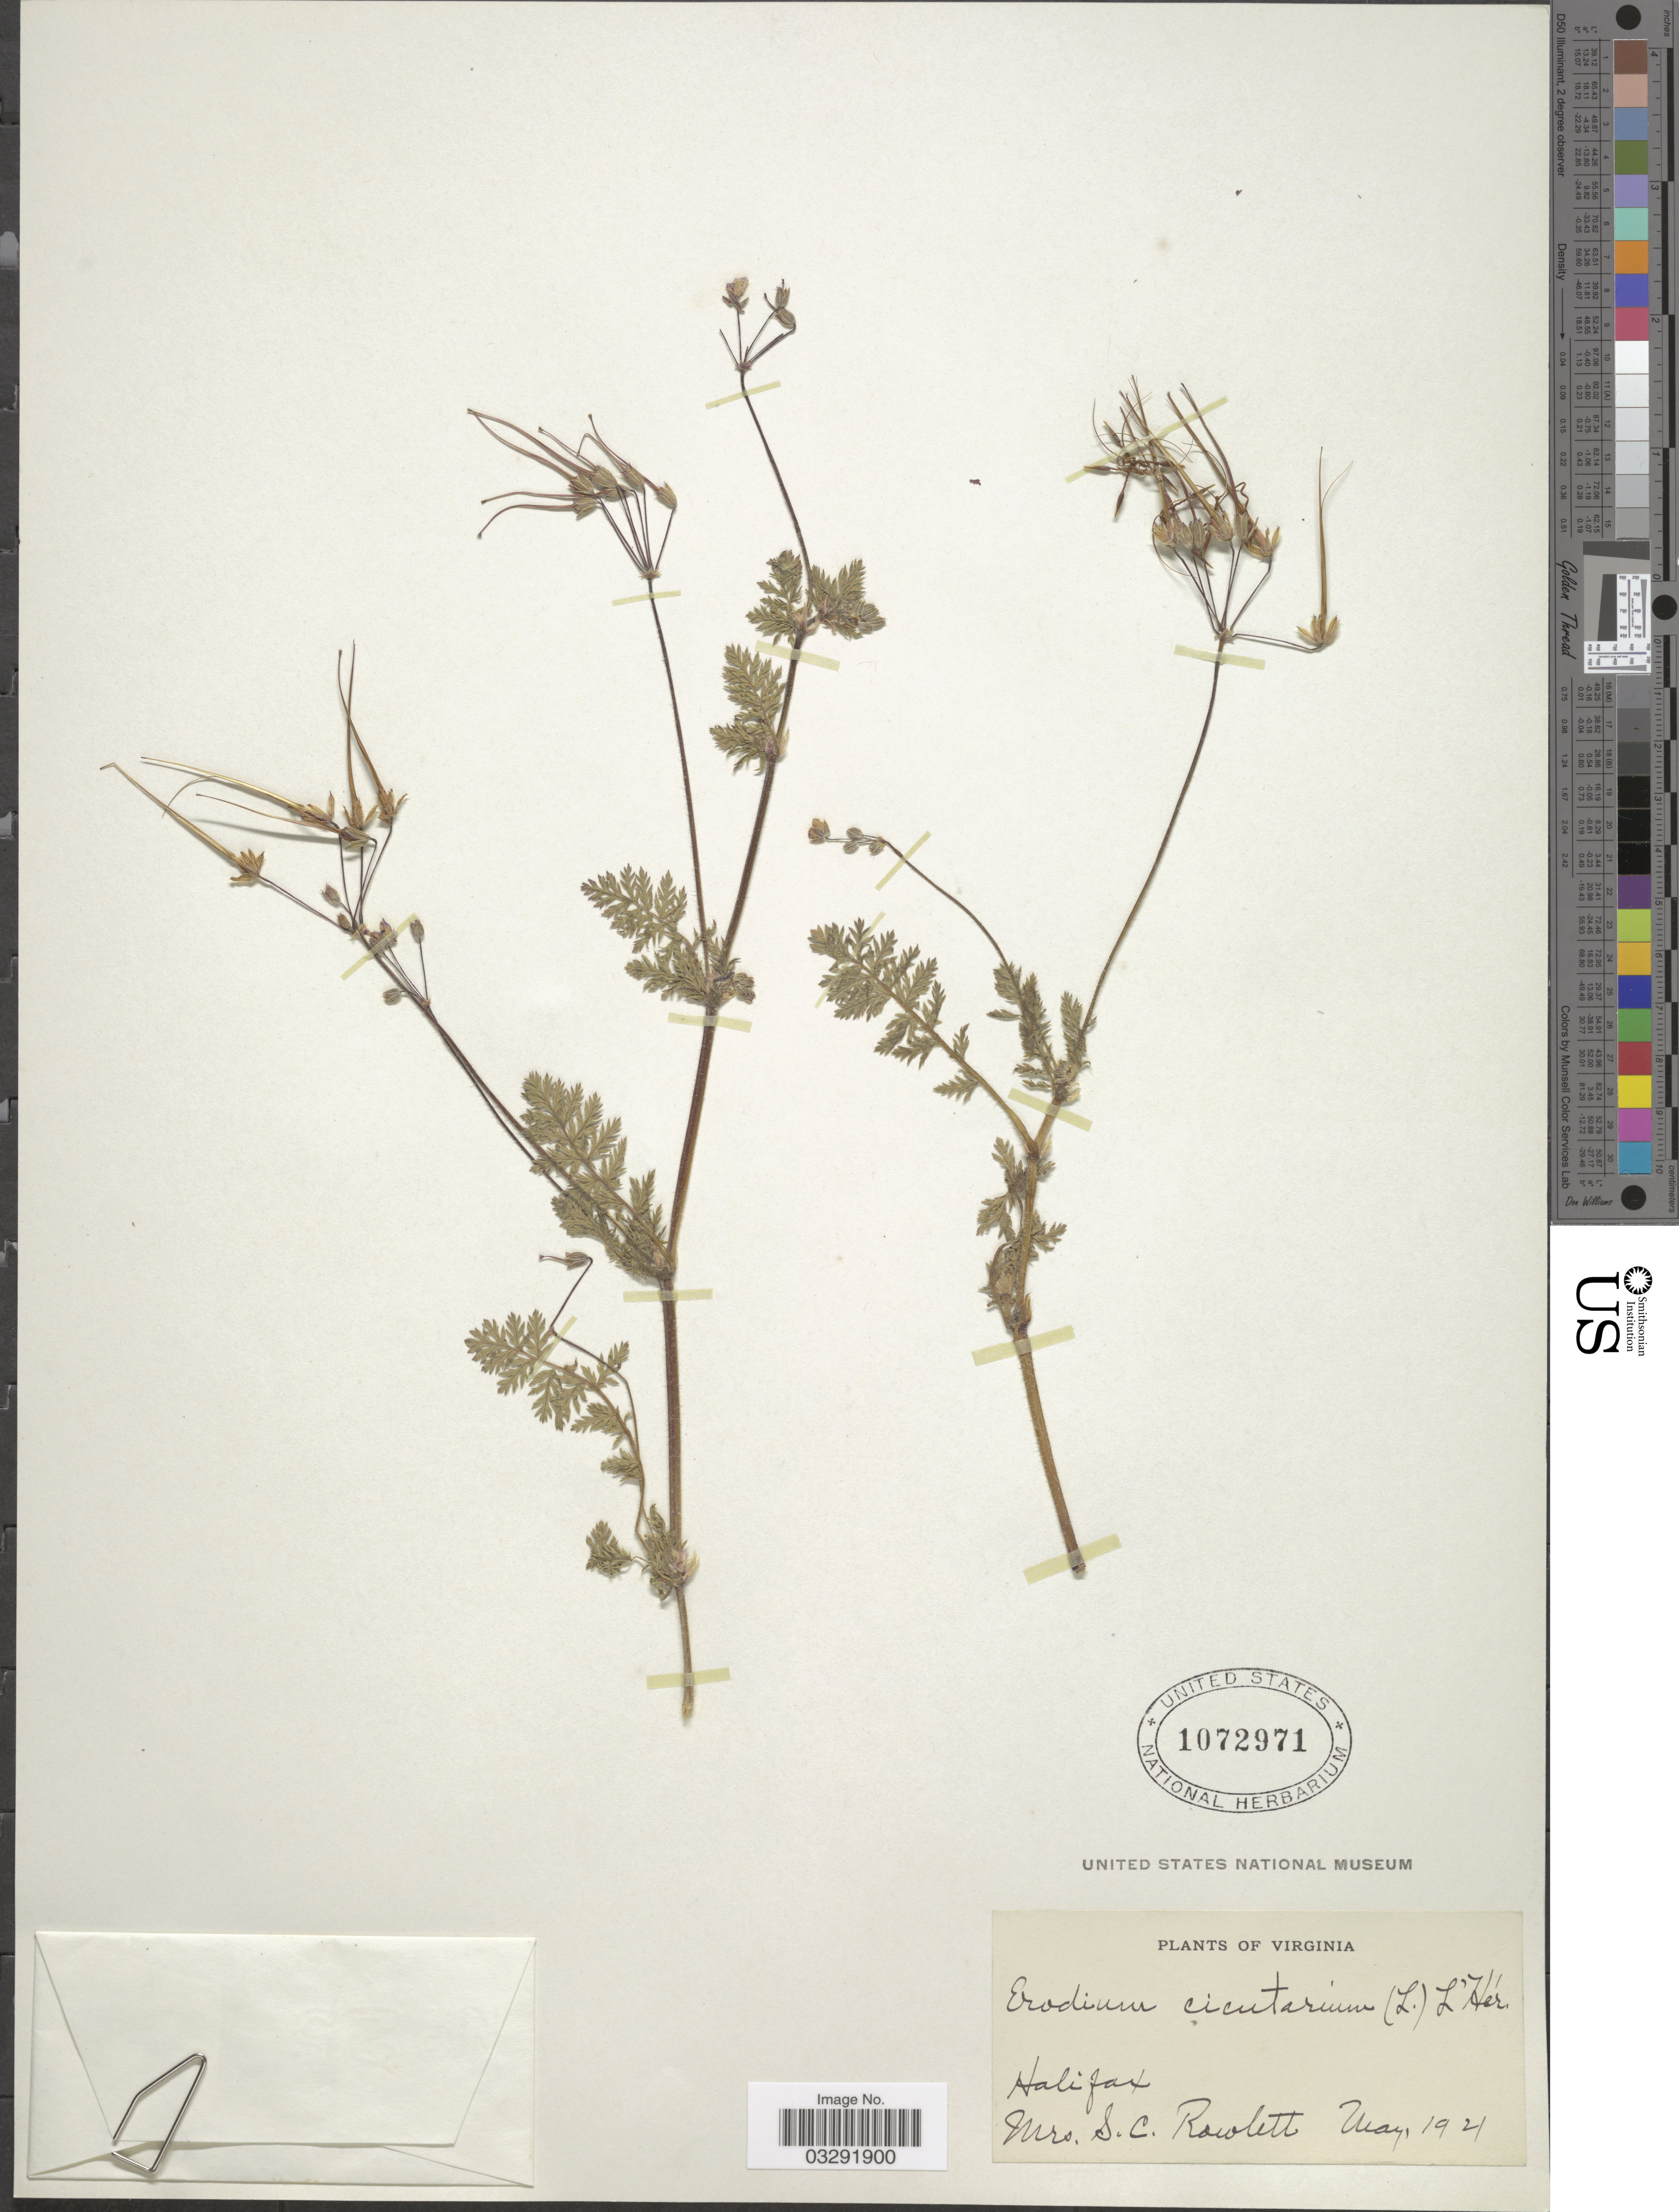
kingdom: Plantae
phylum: Tracheophyta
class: Magnoliopsida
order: Geraniales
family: Geraniaceae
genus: Erodium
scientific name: Erodium cicutarium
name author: (L.) L'Hér.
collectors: S. Rowlett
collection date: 1921-05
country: United States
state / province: Virginia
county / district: Halifax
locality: Halifax.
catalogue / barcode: US 1072971